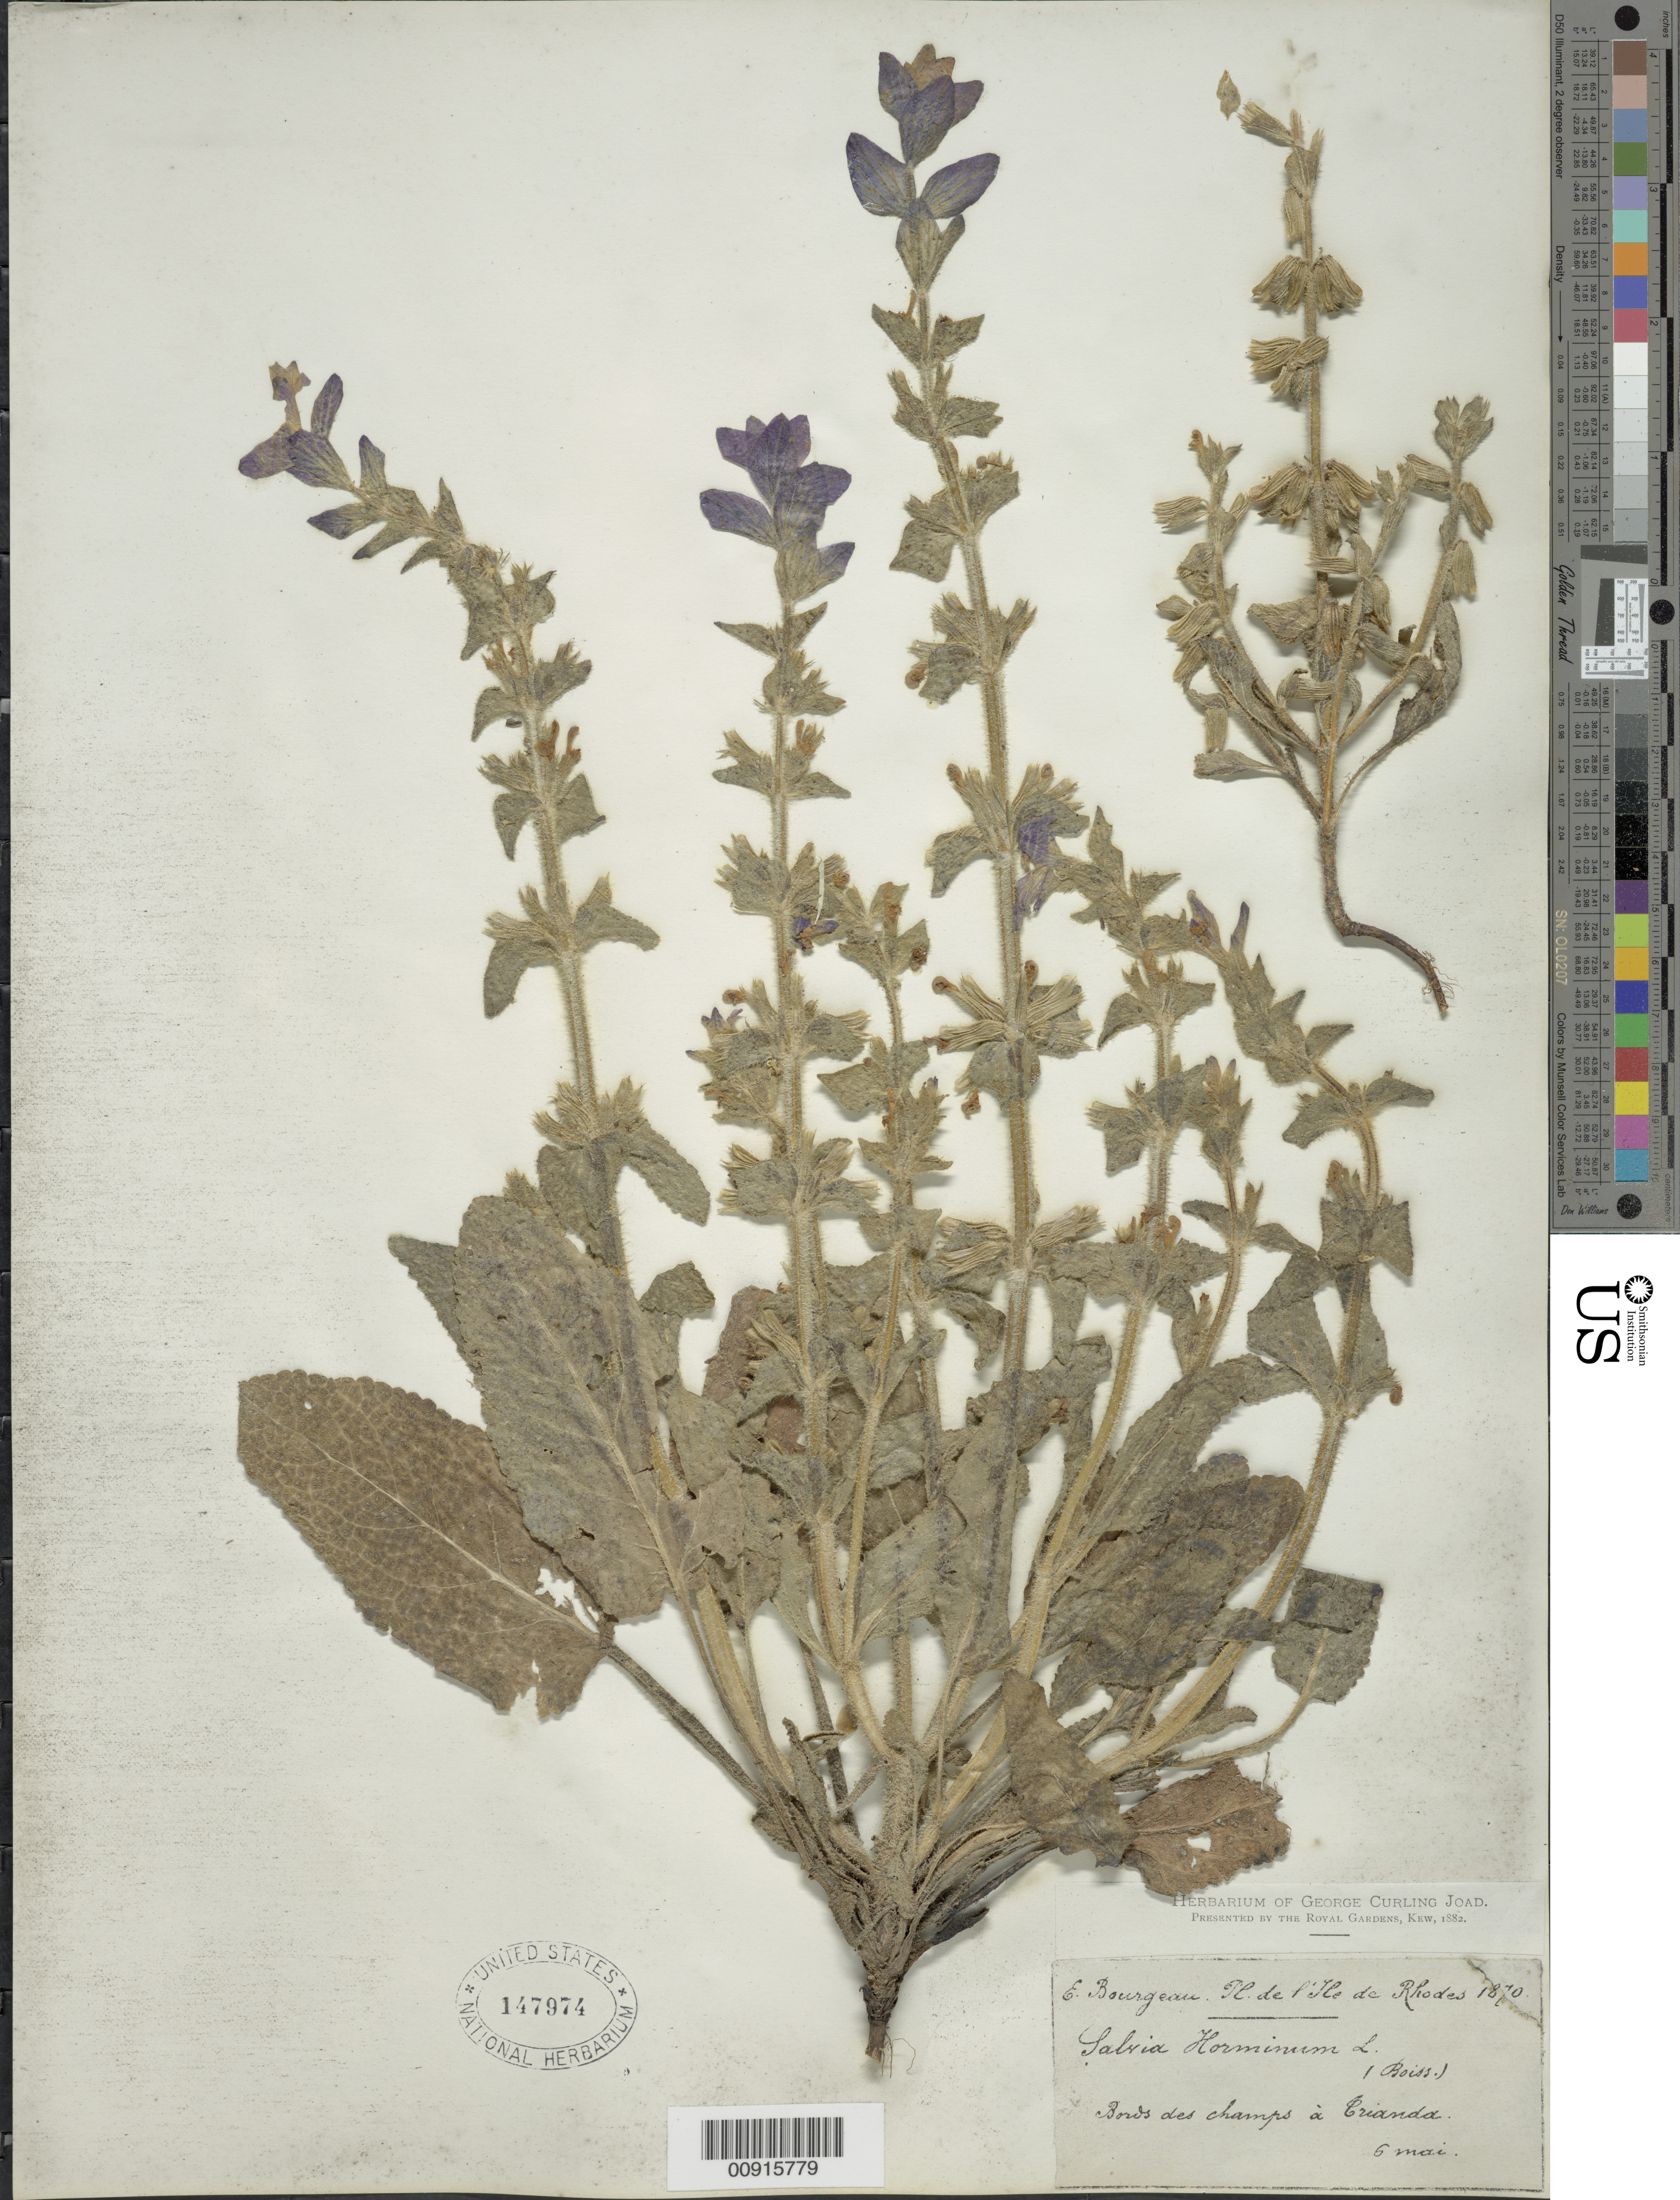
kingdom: Plantae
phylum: Tracheophyta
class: Magnoliopsida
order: Lamiales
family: Lamiaceae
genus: Salvia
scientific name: Salvia horminum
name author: L.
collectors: E. Bourgeau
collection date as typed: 06 May 1870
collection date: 1870-05-06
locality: Bords des champs à [C]rianda.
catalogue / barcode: US 147974